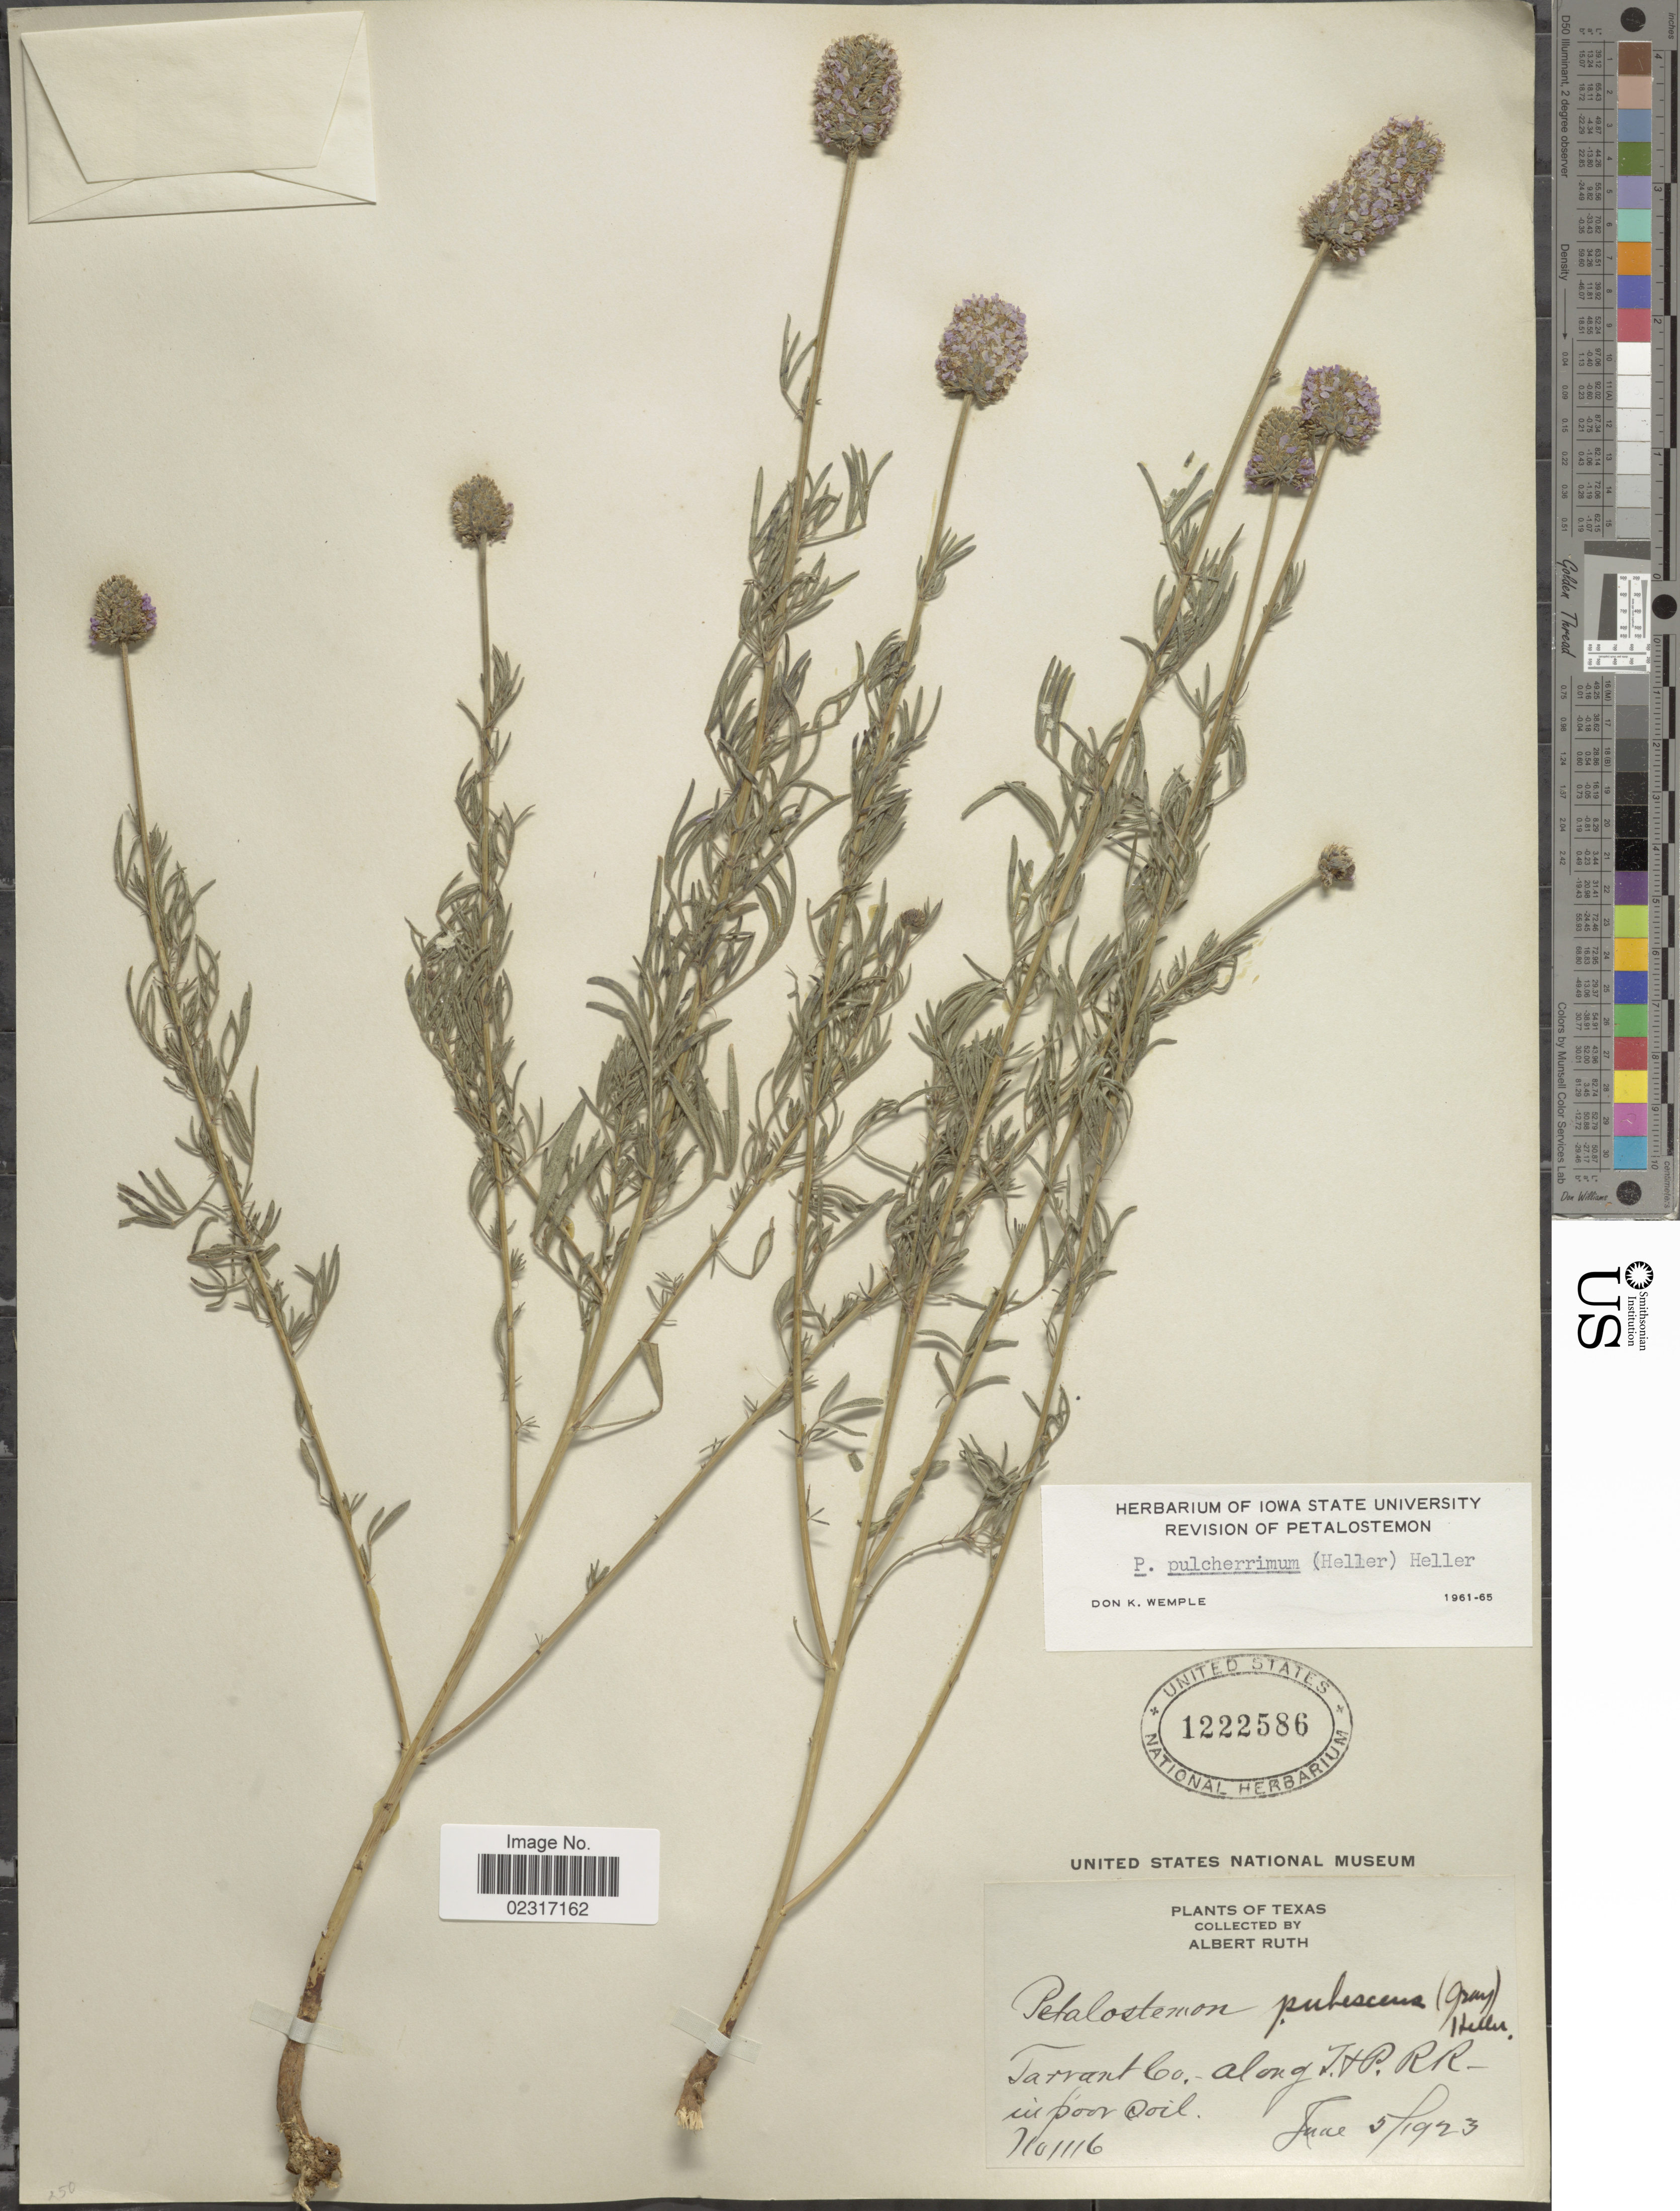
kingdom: Plantae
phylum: Tracheophyta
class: Magnoliopsida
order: Fabales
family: Fabaceae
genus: Dalea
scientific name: Dalea compacta var. pubescens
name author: (A. Gray) Barneby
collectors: A. Ruth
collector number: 1116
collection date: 1923-06-05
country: United States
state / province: Texas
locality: Tarrant Co. along T. + P. RR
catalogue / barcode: US 1222586